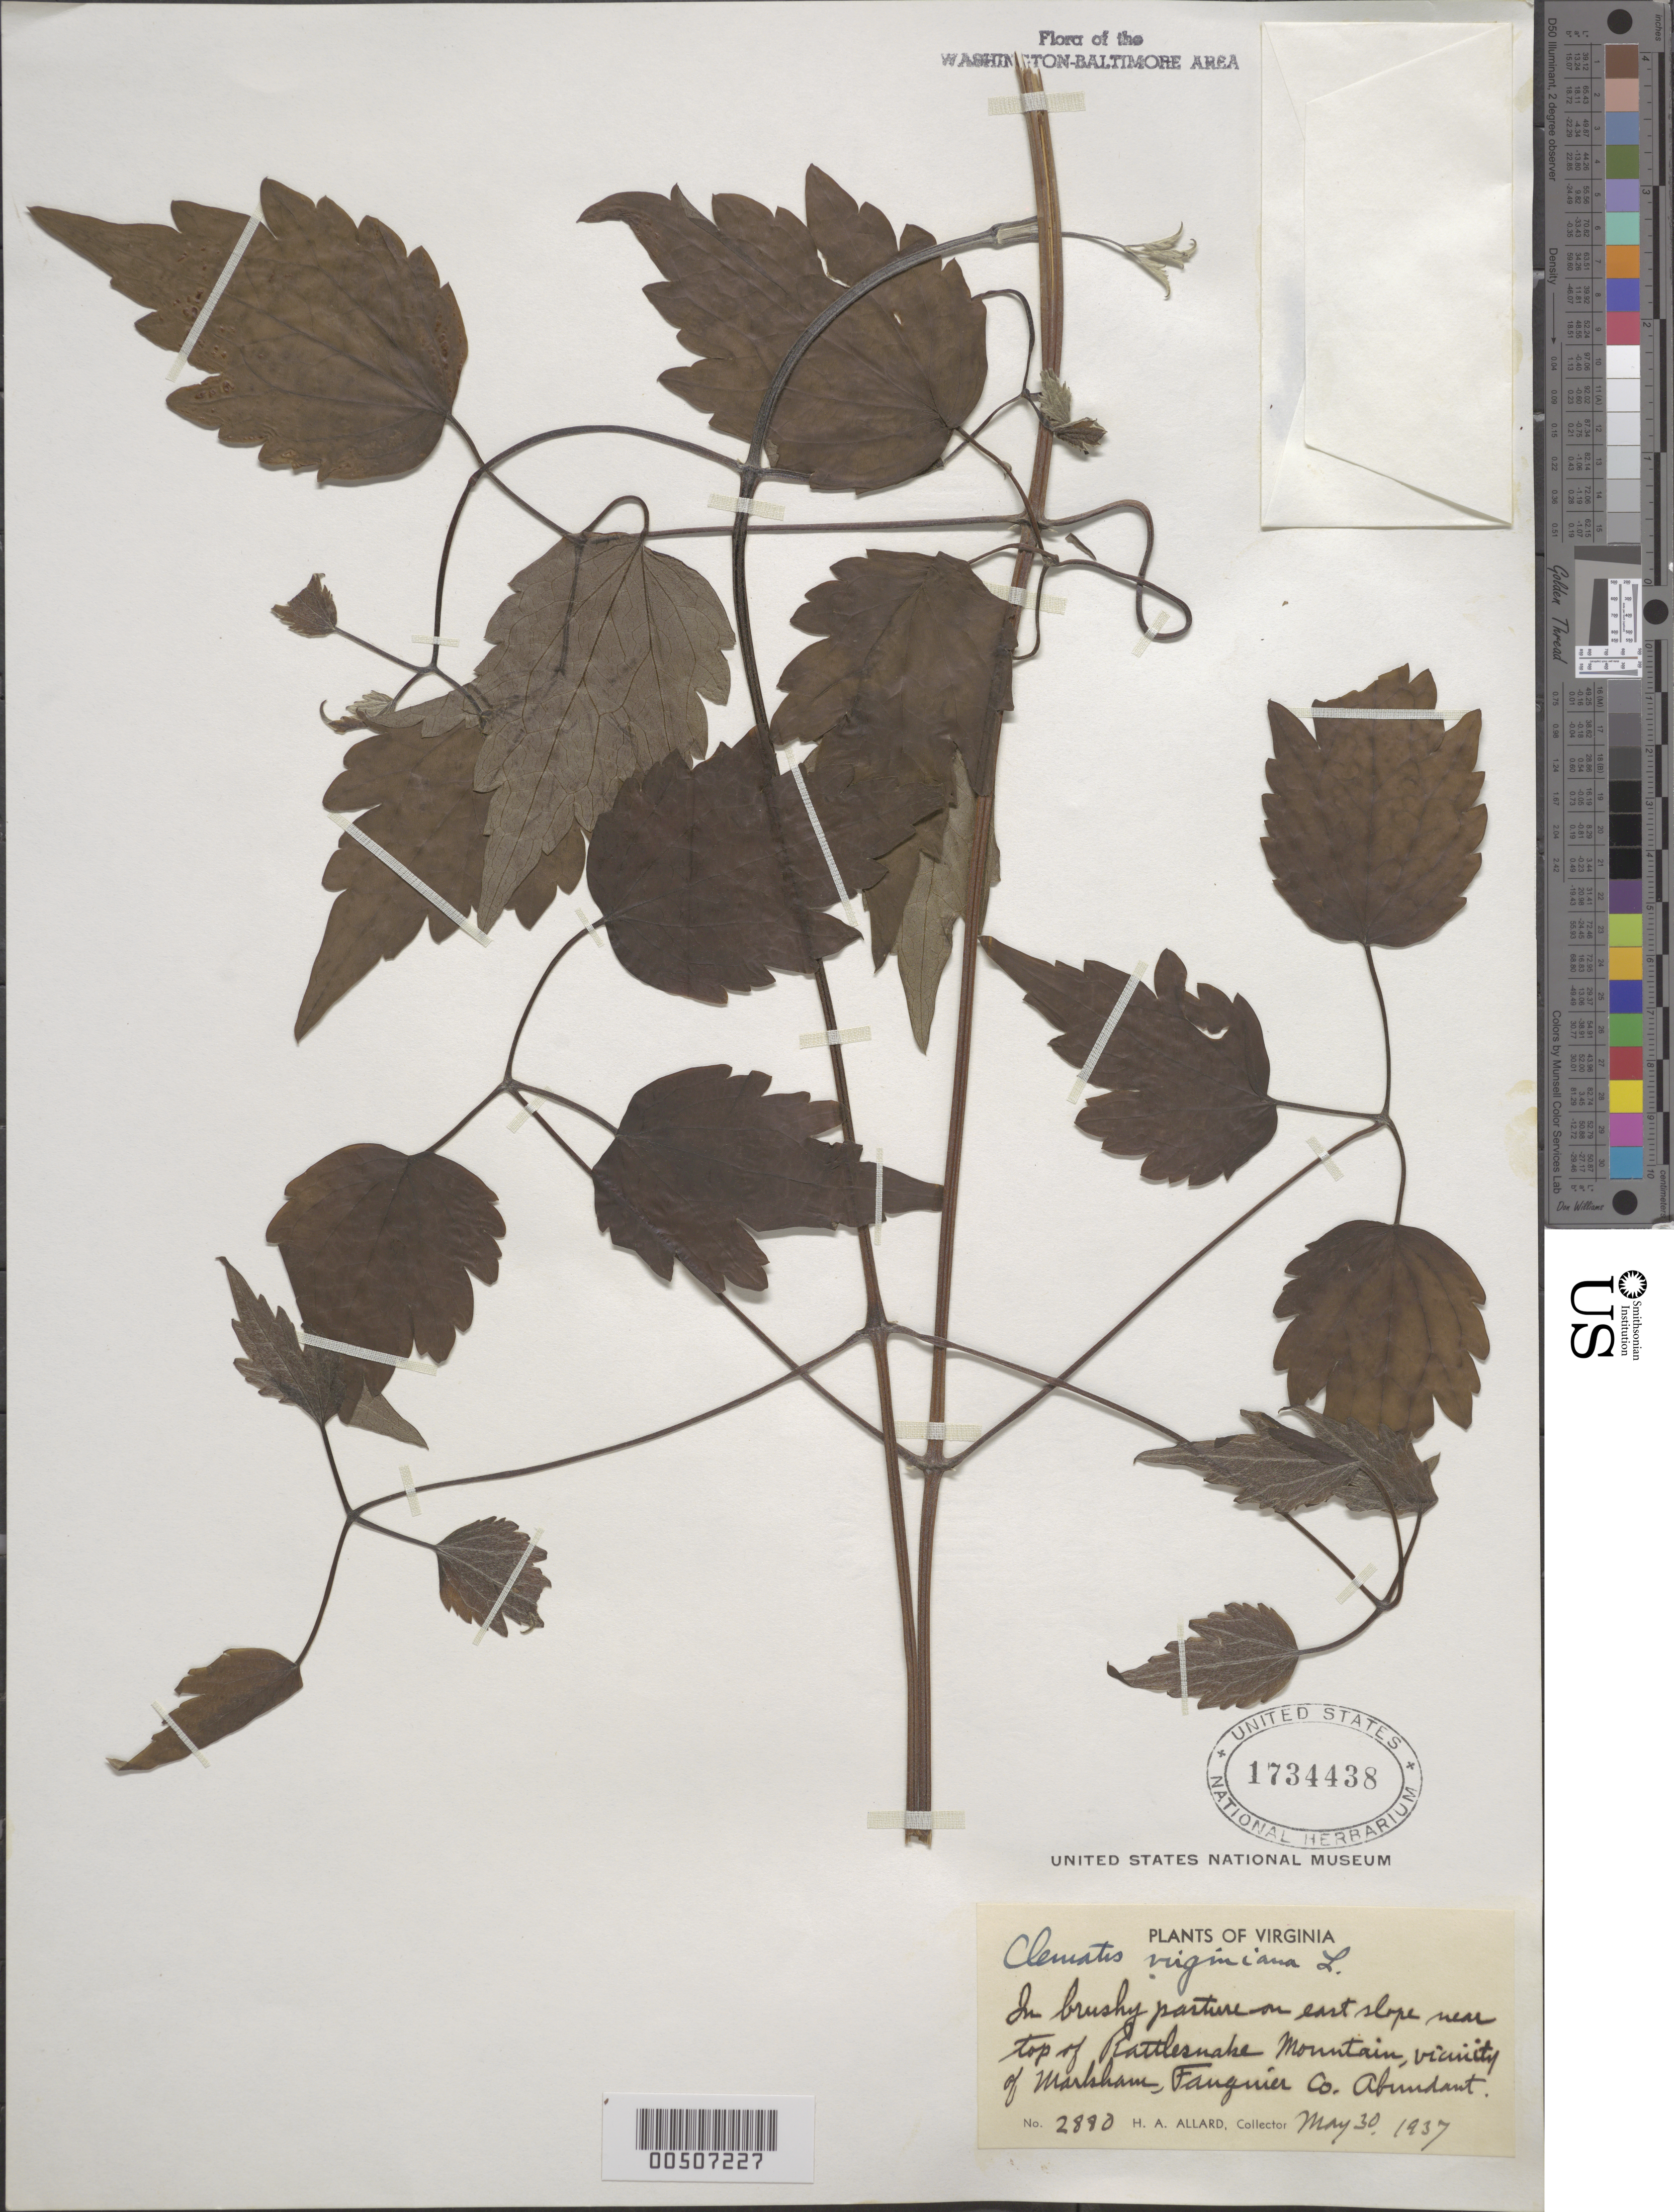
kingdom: Plantae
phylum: Tracheophyta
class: Magnoliopsida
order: Ranunculales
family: Ranunculaceae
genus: Clematis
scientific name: Clematis virginiana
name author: L.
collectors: H. A. Allard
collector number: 2880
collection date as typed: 30 May 1937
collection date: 1937-05-30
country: United States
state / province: Virginia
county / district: Fauquier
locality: Near top of Rattlesnake Mountain, near Markham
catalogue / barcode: US 1734438